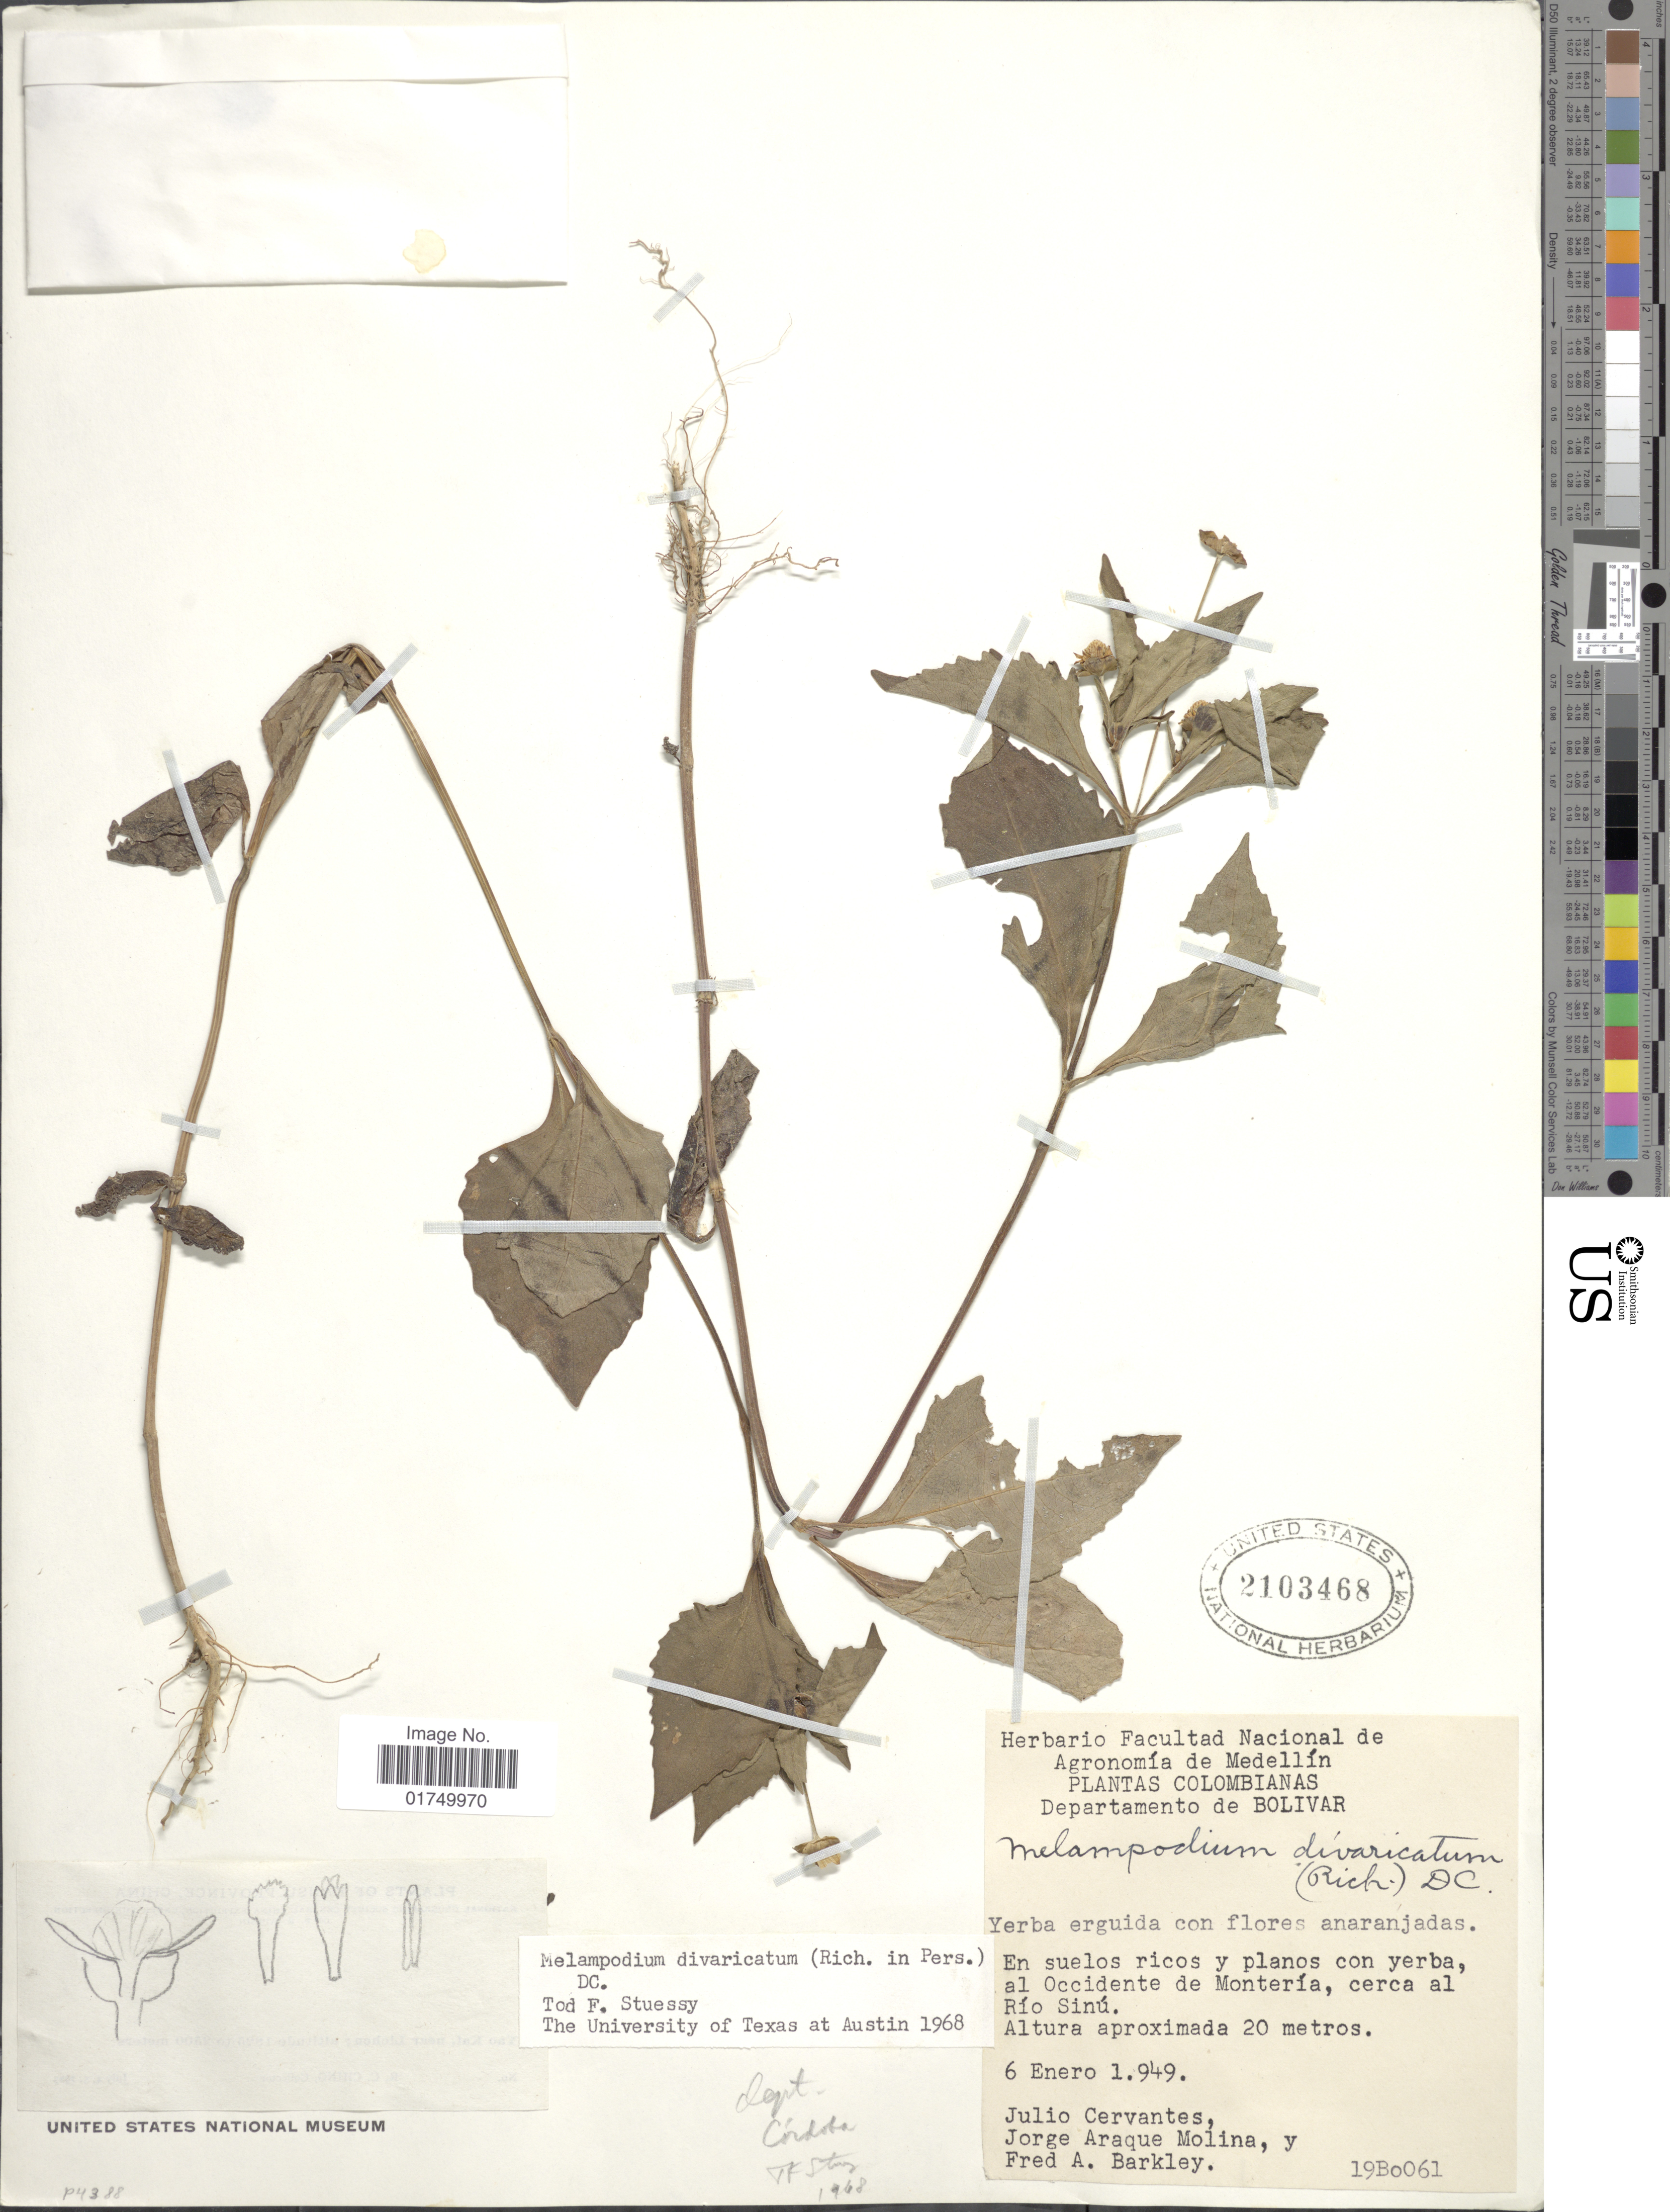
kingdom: Plantae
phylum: Tracheophyta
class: Magnoliopsida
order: Asterales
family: Asteraceae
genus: Melampodium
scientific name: Melampodium divaricatum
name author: (Rich.) DC.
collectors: J. Cervantes, J. Araque Molina & F. A. Barkley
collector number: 19Bo061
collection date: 1949-01-06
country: Colombia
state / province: Bolívar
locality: Departamento de Bolivar. En suelos ricos y planos con yerba, al Occidente de Montería, cerca al Río Sinú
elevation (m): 20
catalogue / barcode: US 2103468